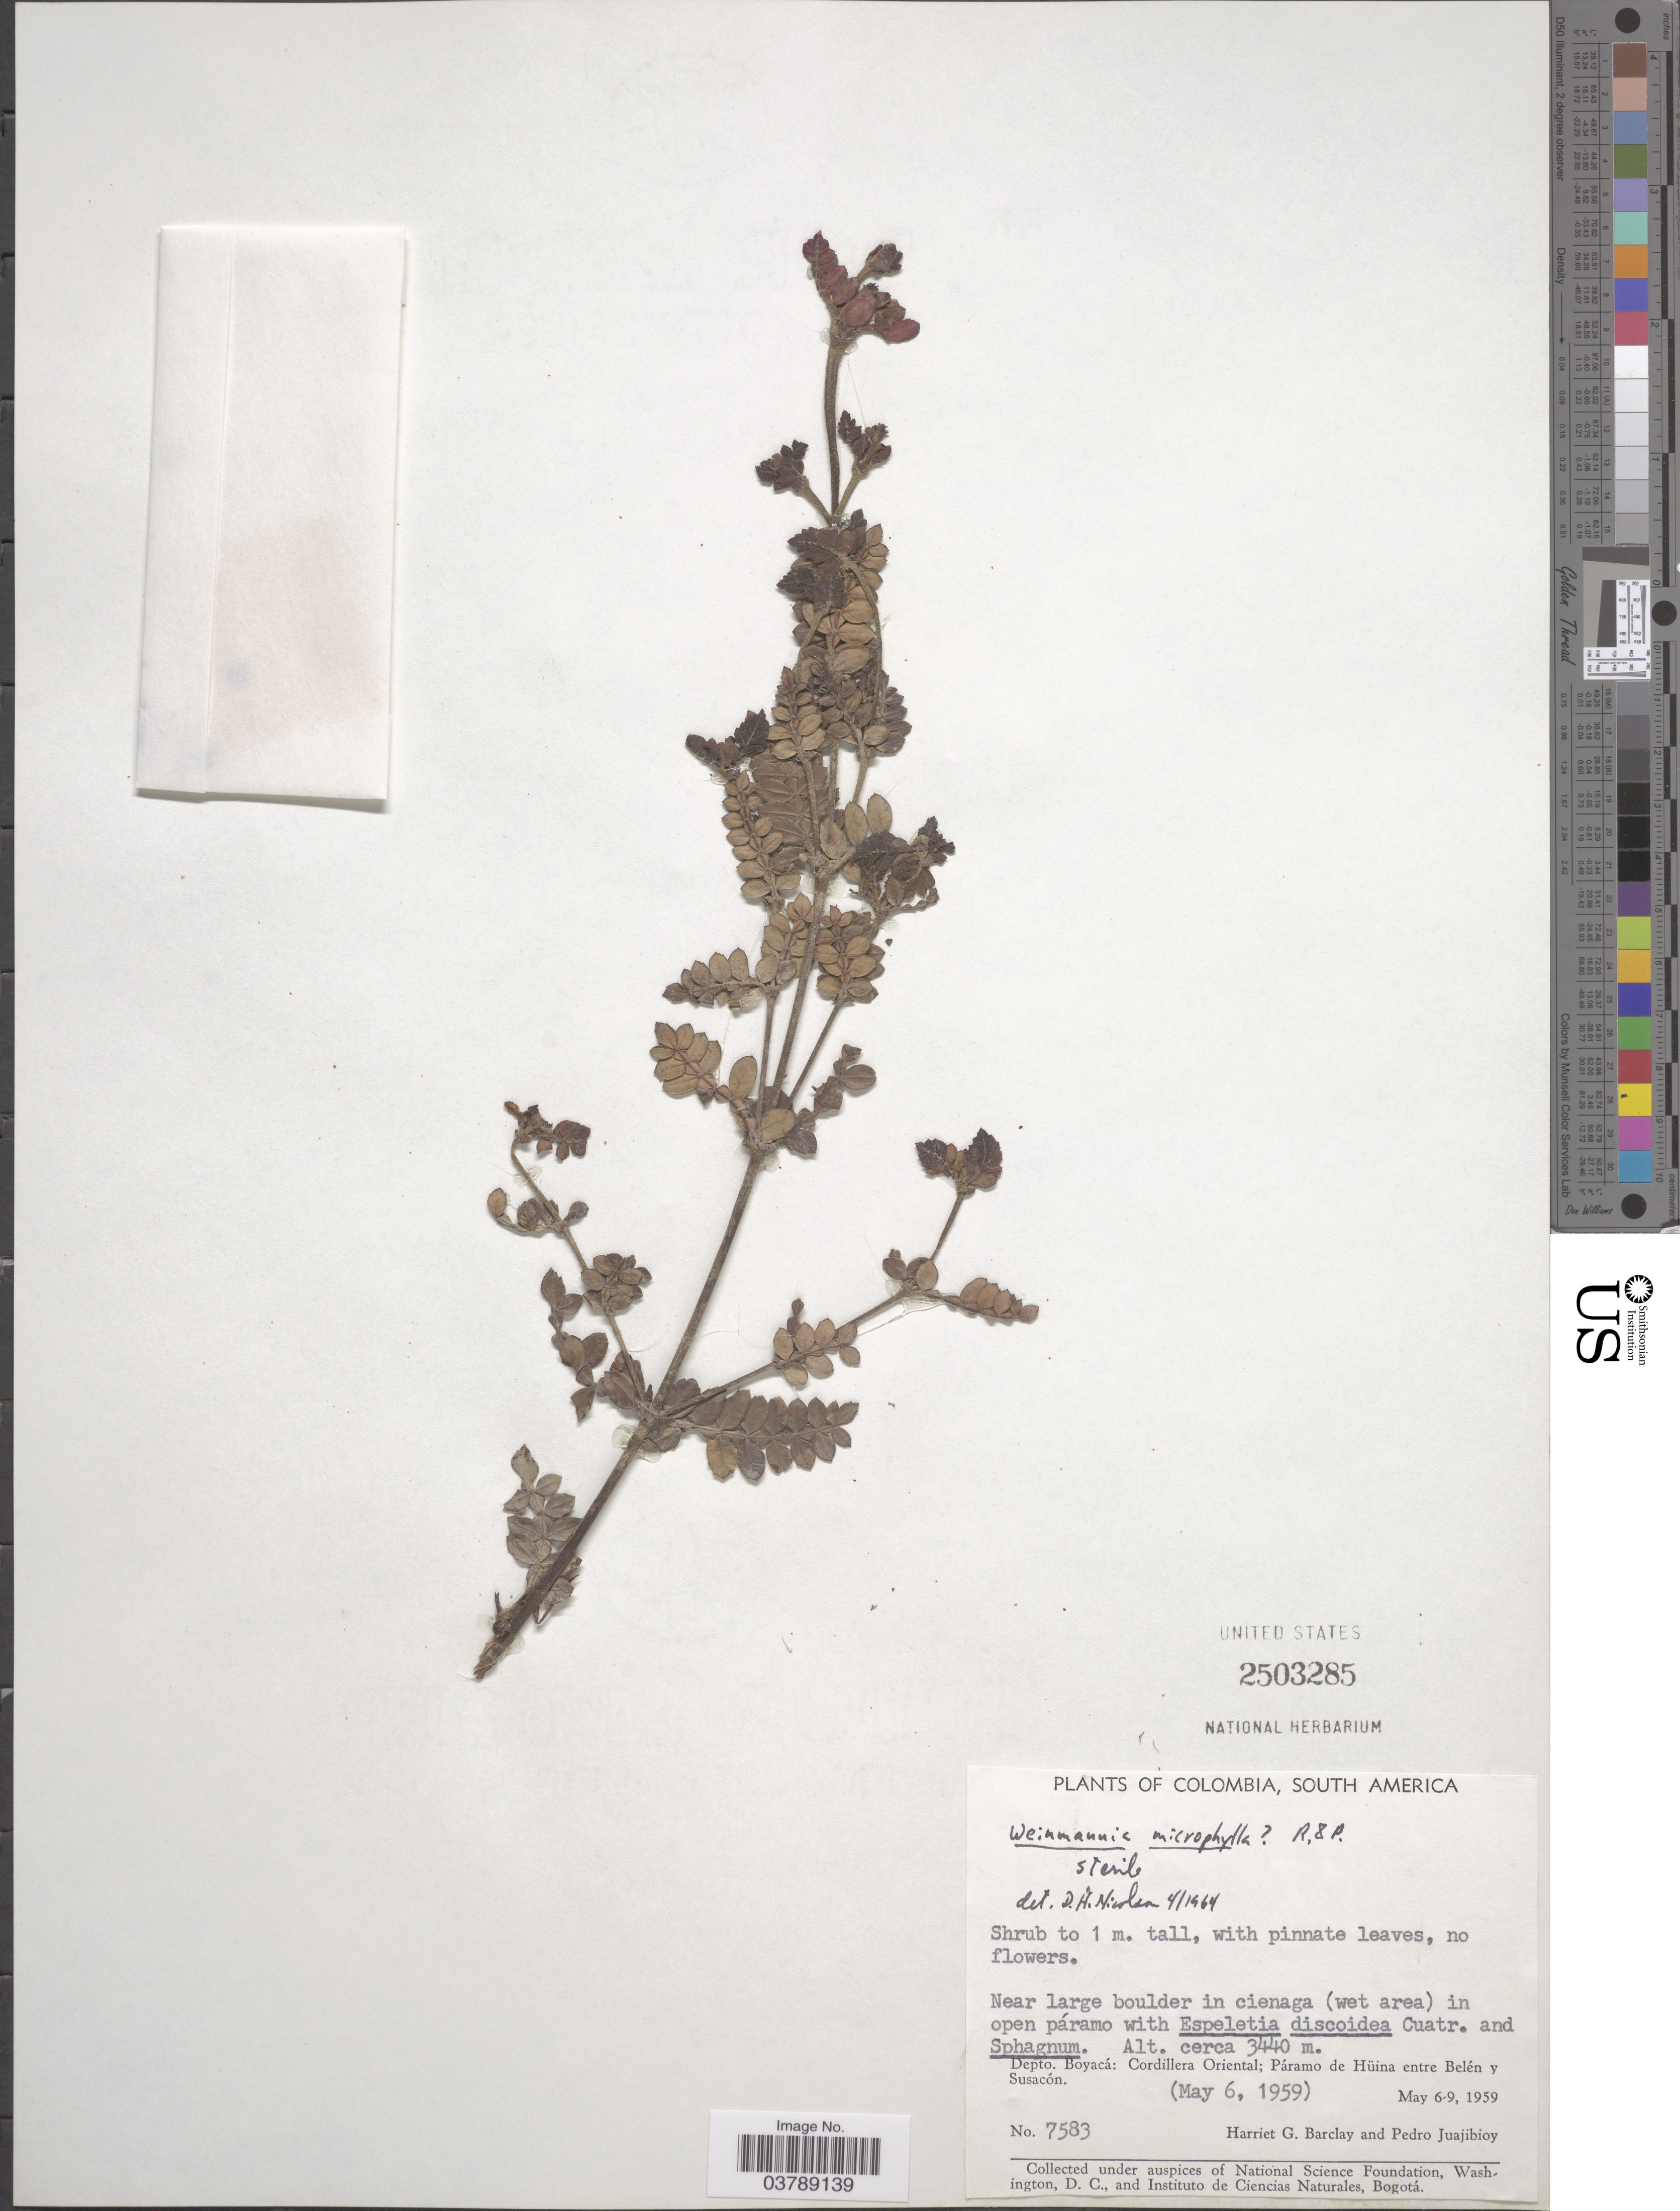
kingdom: Plantae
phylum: Tracheophyta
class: Magnoliopsida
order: Oxalidales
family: Cunoniaceae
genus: Weinmannia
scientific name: Weinmannia fagaroides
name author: Kunth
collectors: H. G. Barclay & P. Juajibioy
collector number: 7583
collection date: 1959-05-06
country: Colombia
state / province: Boyacá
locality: Depto. Boyacá: Cordillera Oriental; Páramo de Hüina entre Belén y Susacón.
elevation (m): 3440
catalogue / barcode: US 2503285